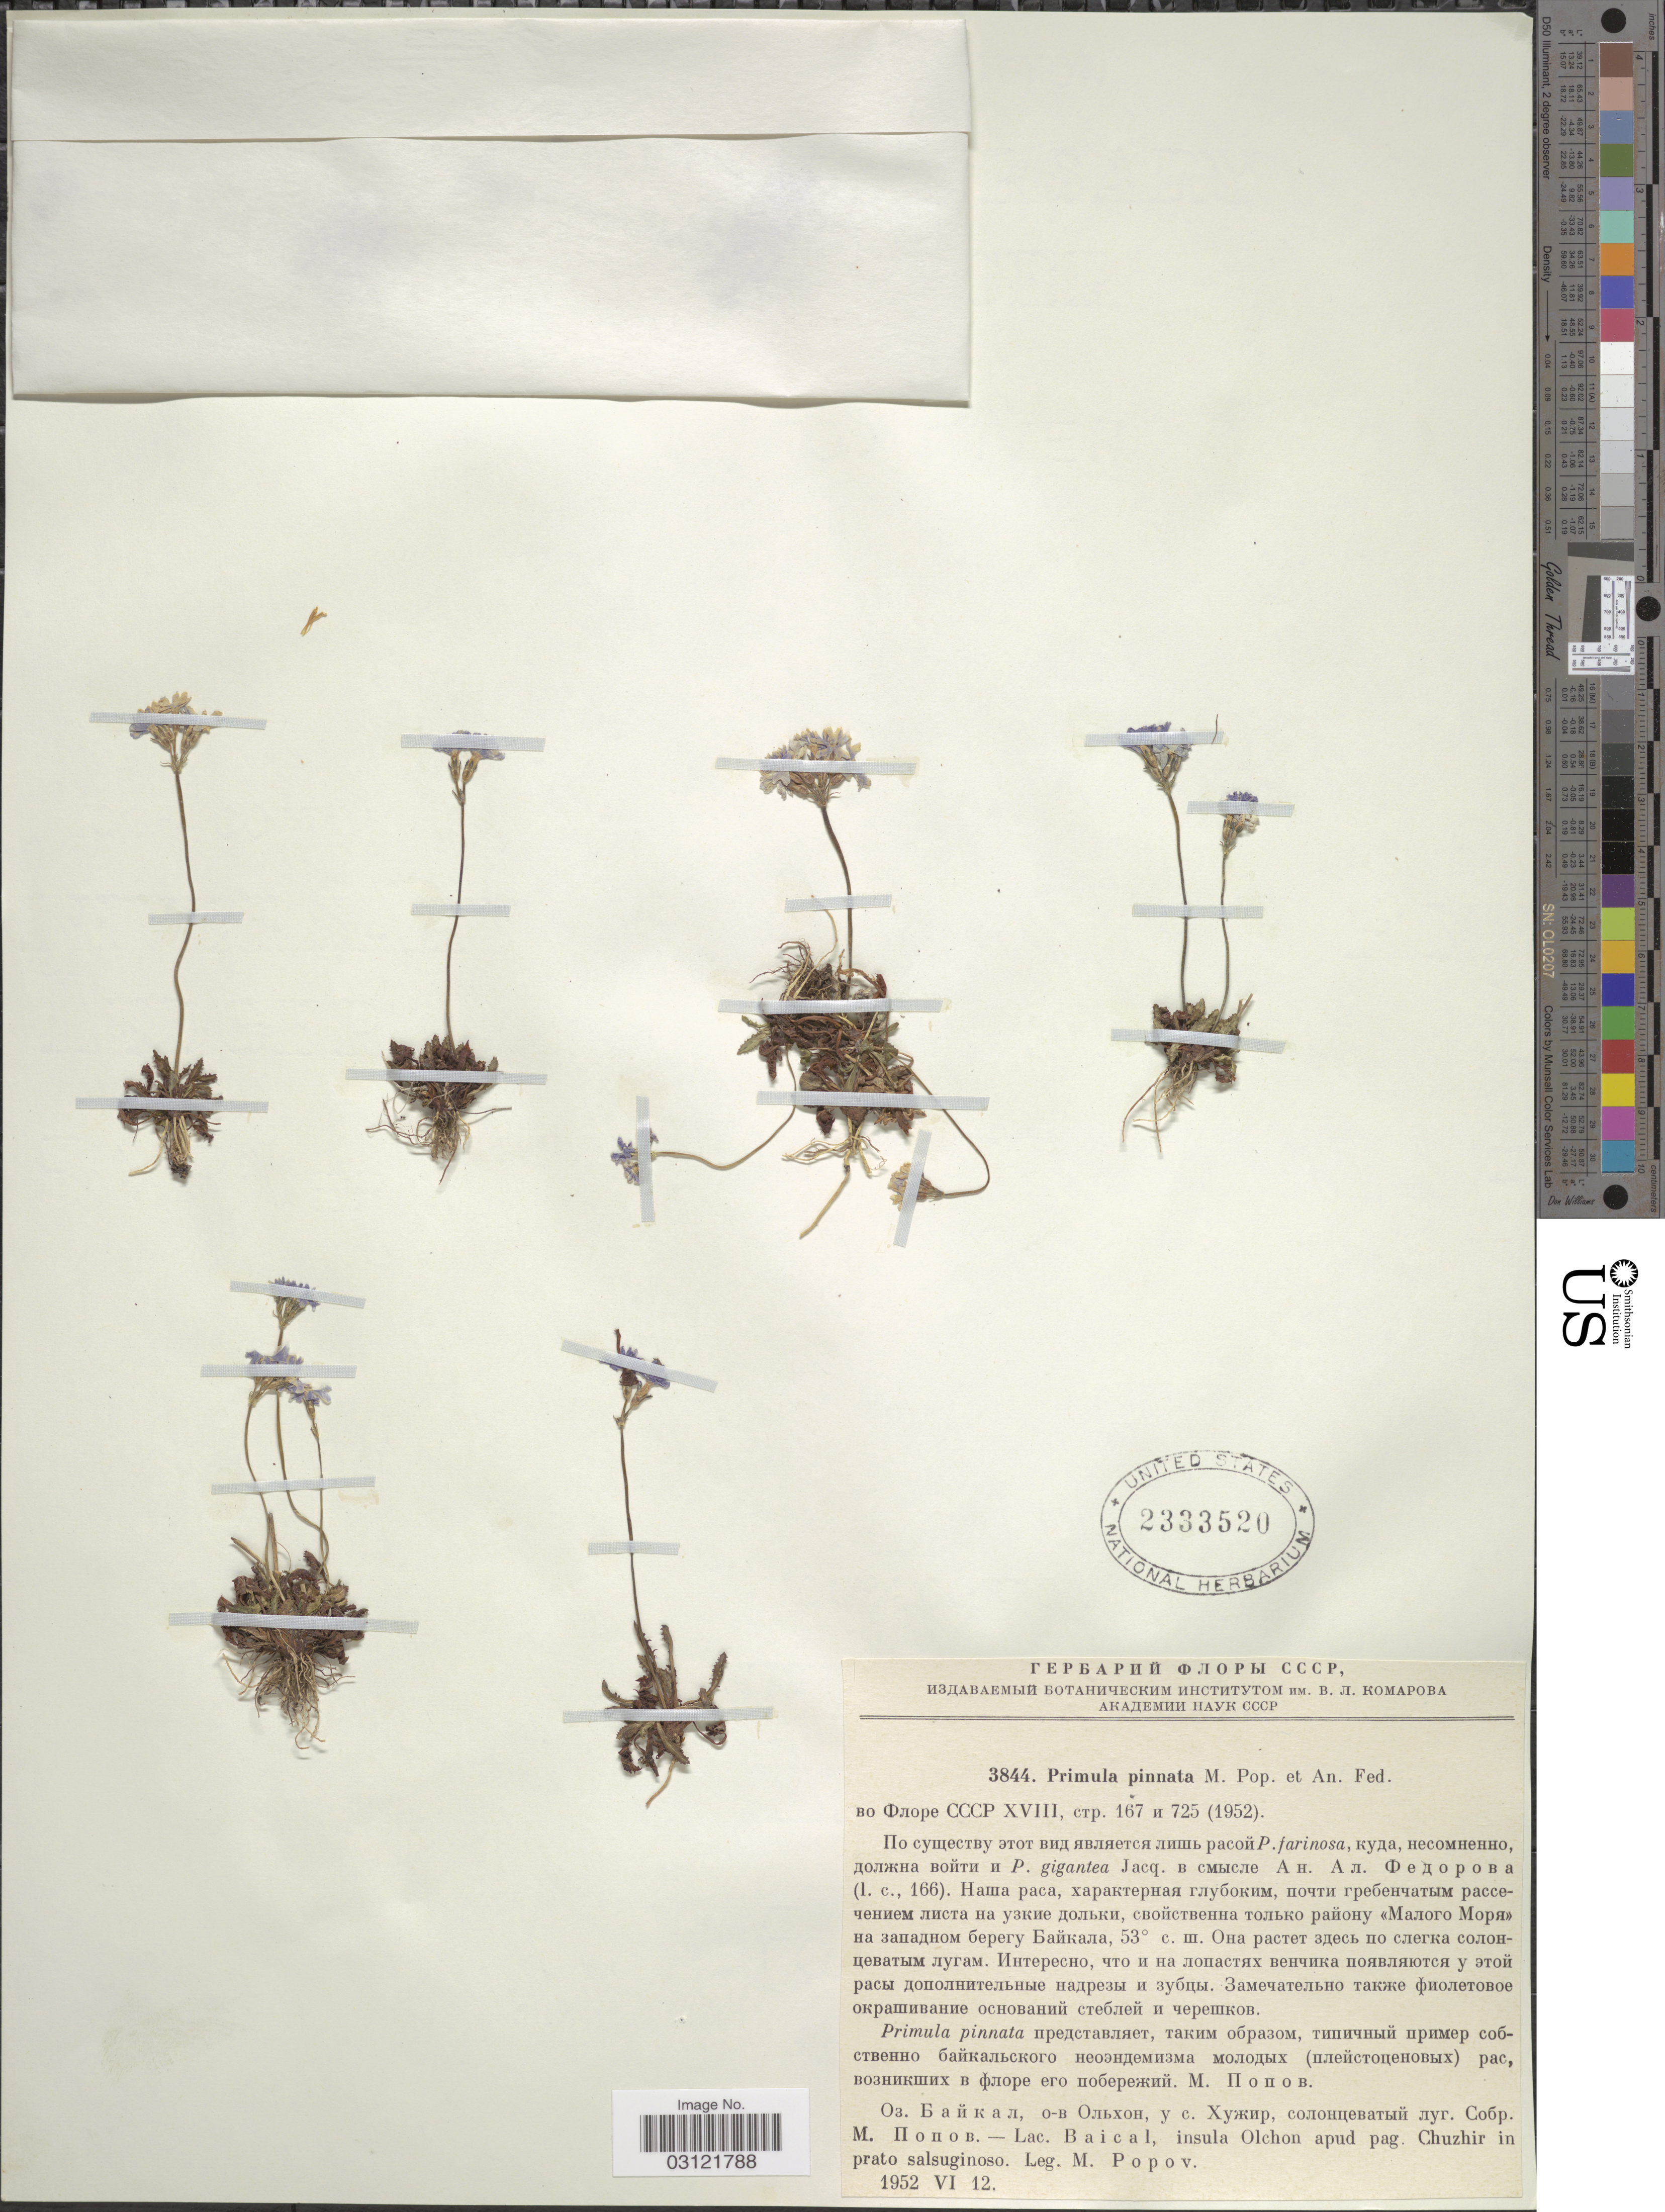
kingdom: Plantae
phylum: Tracheophyta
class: Magnoliopsida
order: Ericales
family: Primulaceae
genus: Primula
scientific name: Primula pinnata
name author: Popov & Fed.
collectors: M. Popov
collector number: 3844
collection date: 1952-06-12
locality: Lac. Baical, insula Olchon apud pag. Chuzhir in prato salsuginoso.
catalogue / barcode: US 2333520